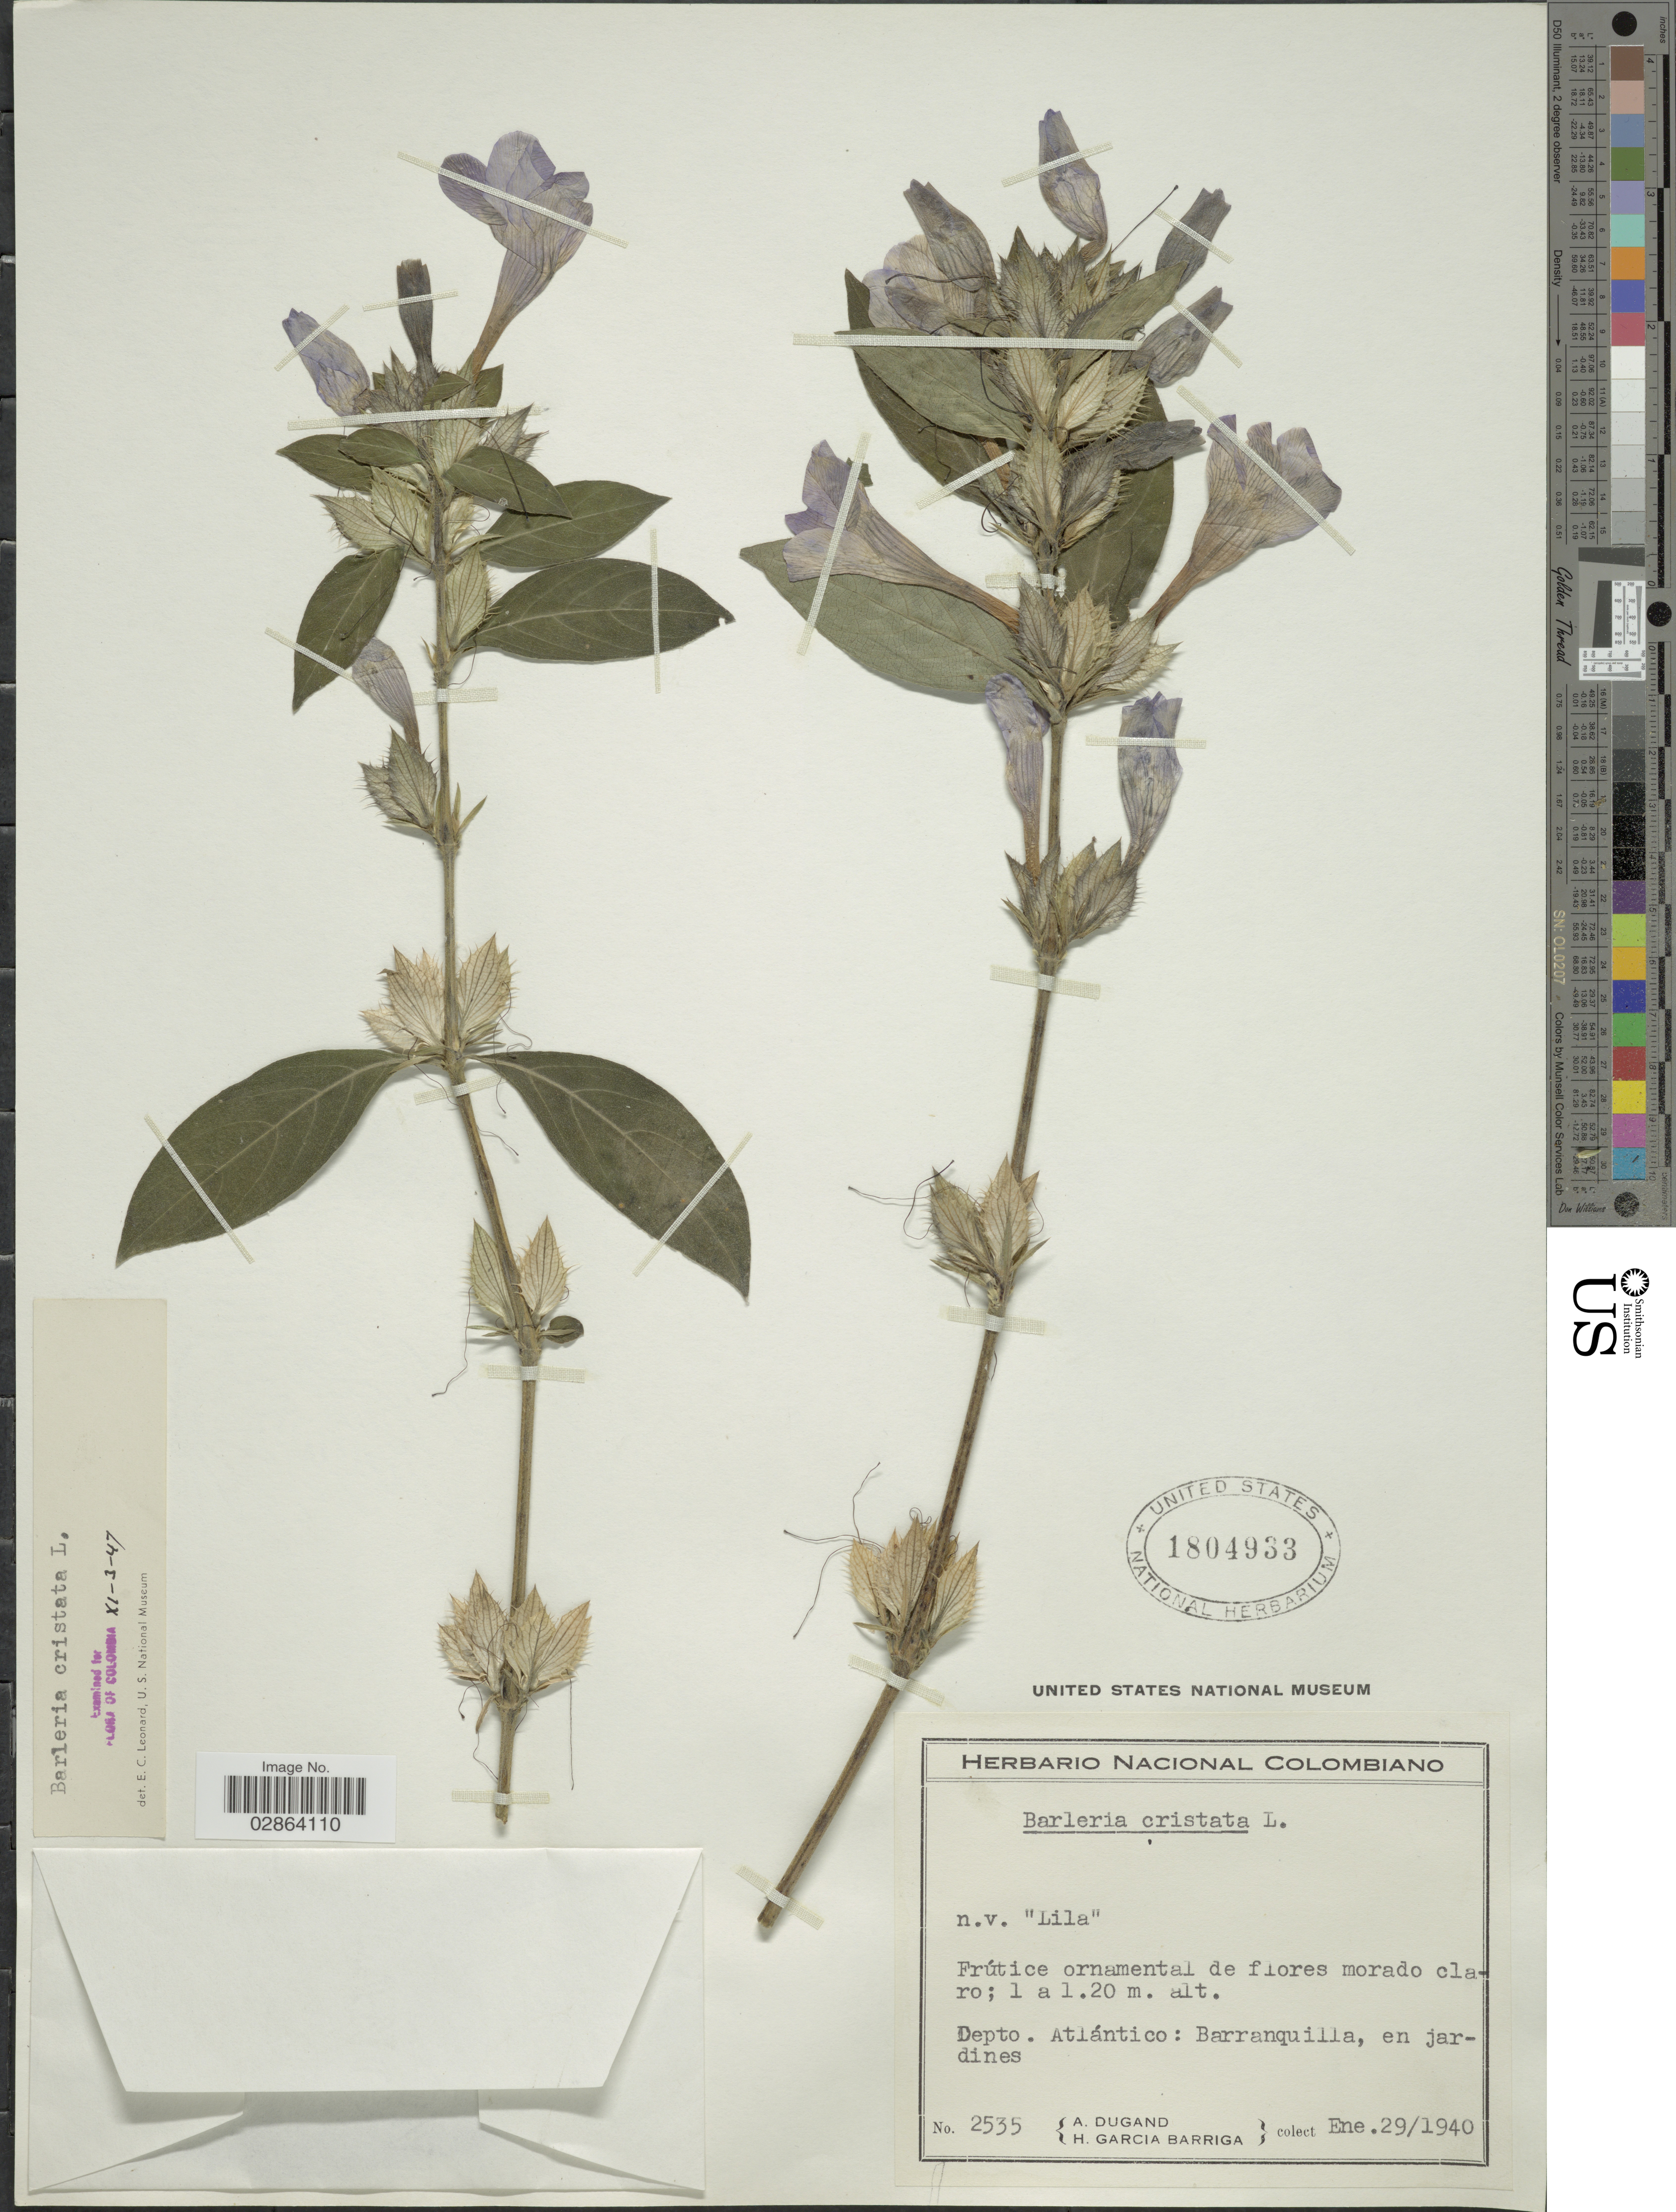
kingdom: Plantae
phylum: Tracheophyta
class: Magnoliopsida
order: Lamiales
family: Acanthaceae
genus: Barleria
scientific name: Barleria cristata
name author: L.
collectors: A. Dugand & H. García Barriga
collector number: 2535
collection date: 1940-01-29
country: Colombia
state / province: Atlántico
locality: Depto. Atlántico: Barranquilla, en jardines.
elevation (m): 1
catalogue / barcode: US 1804933